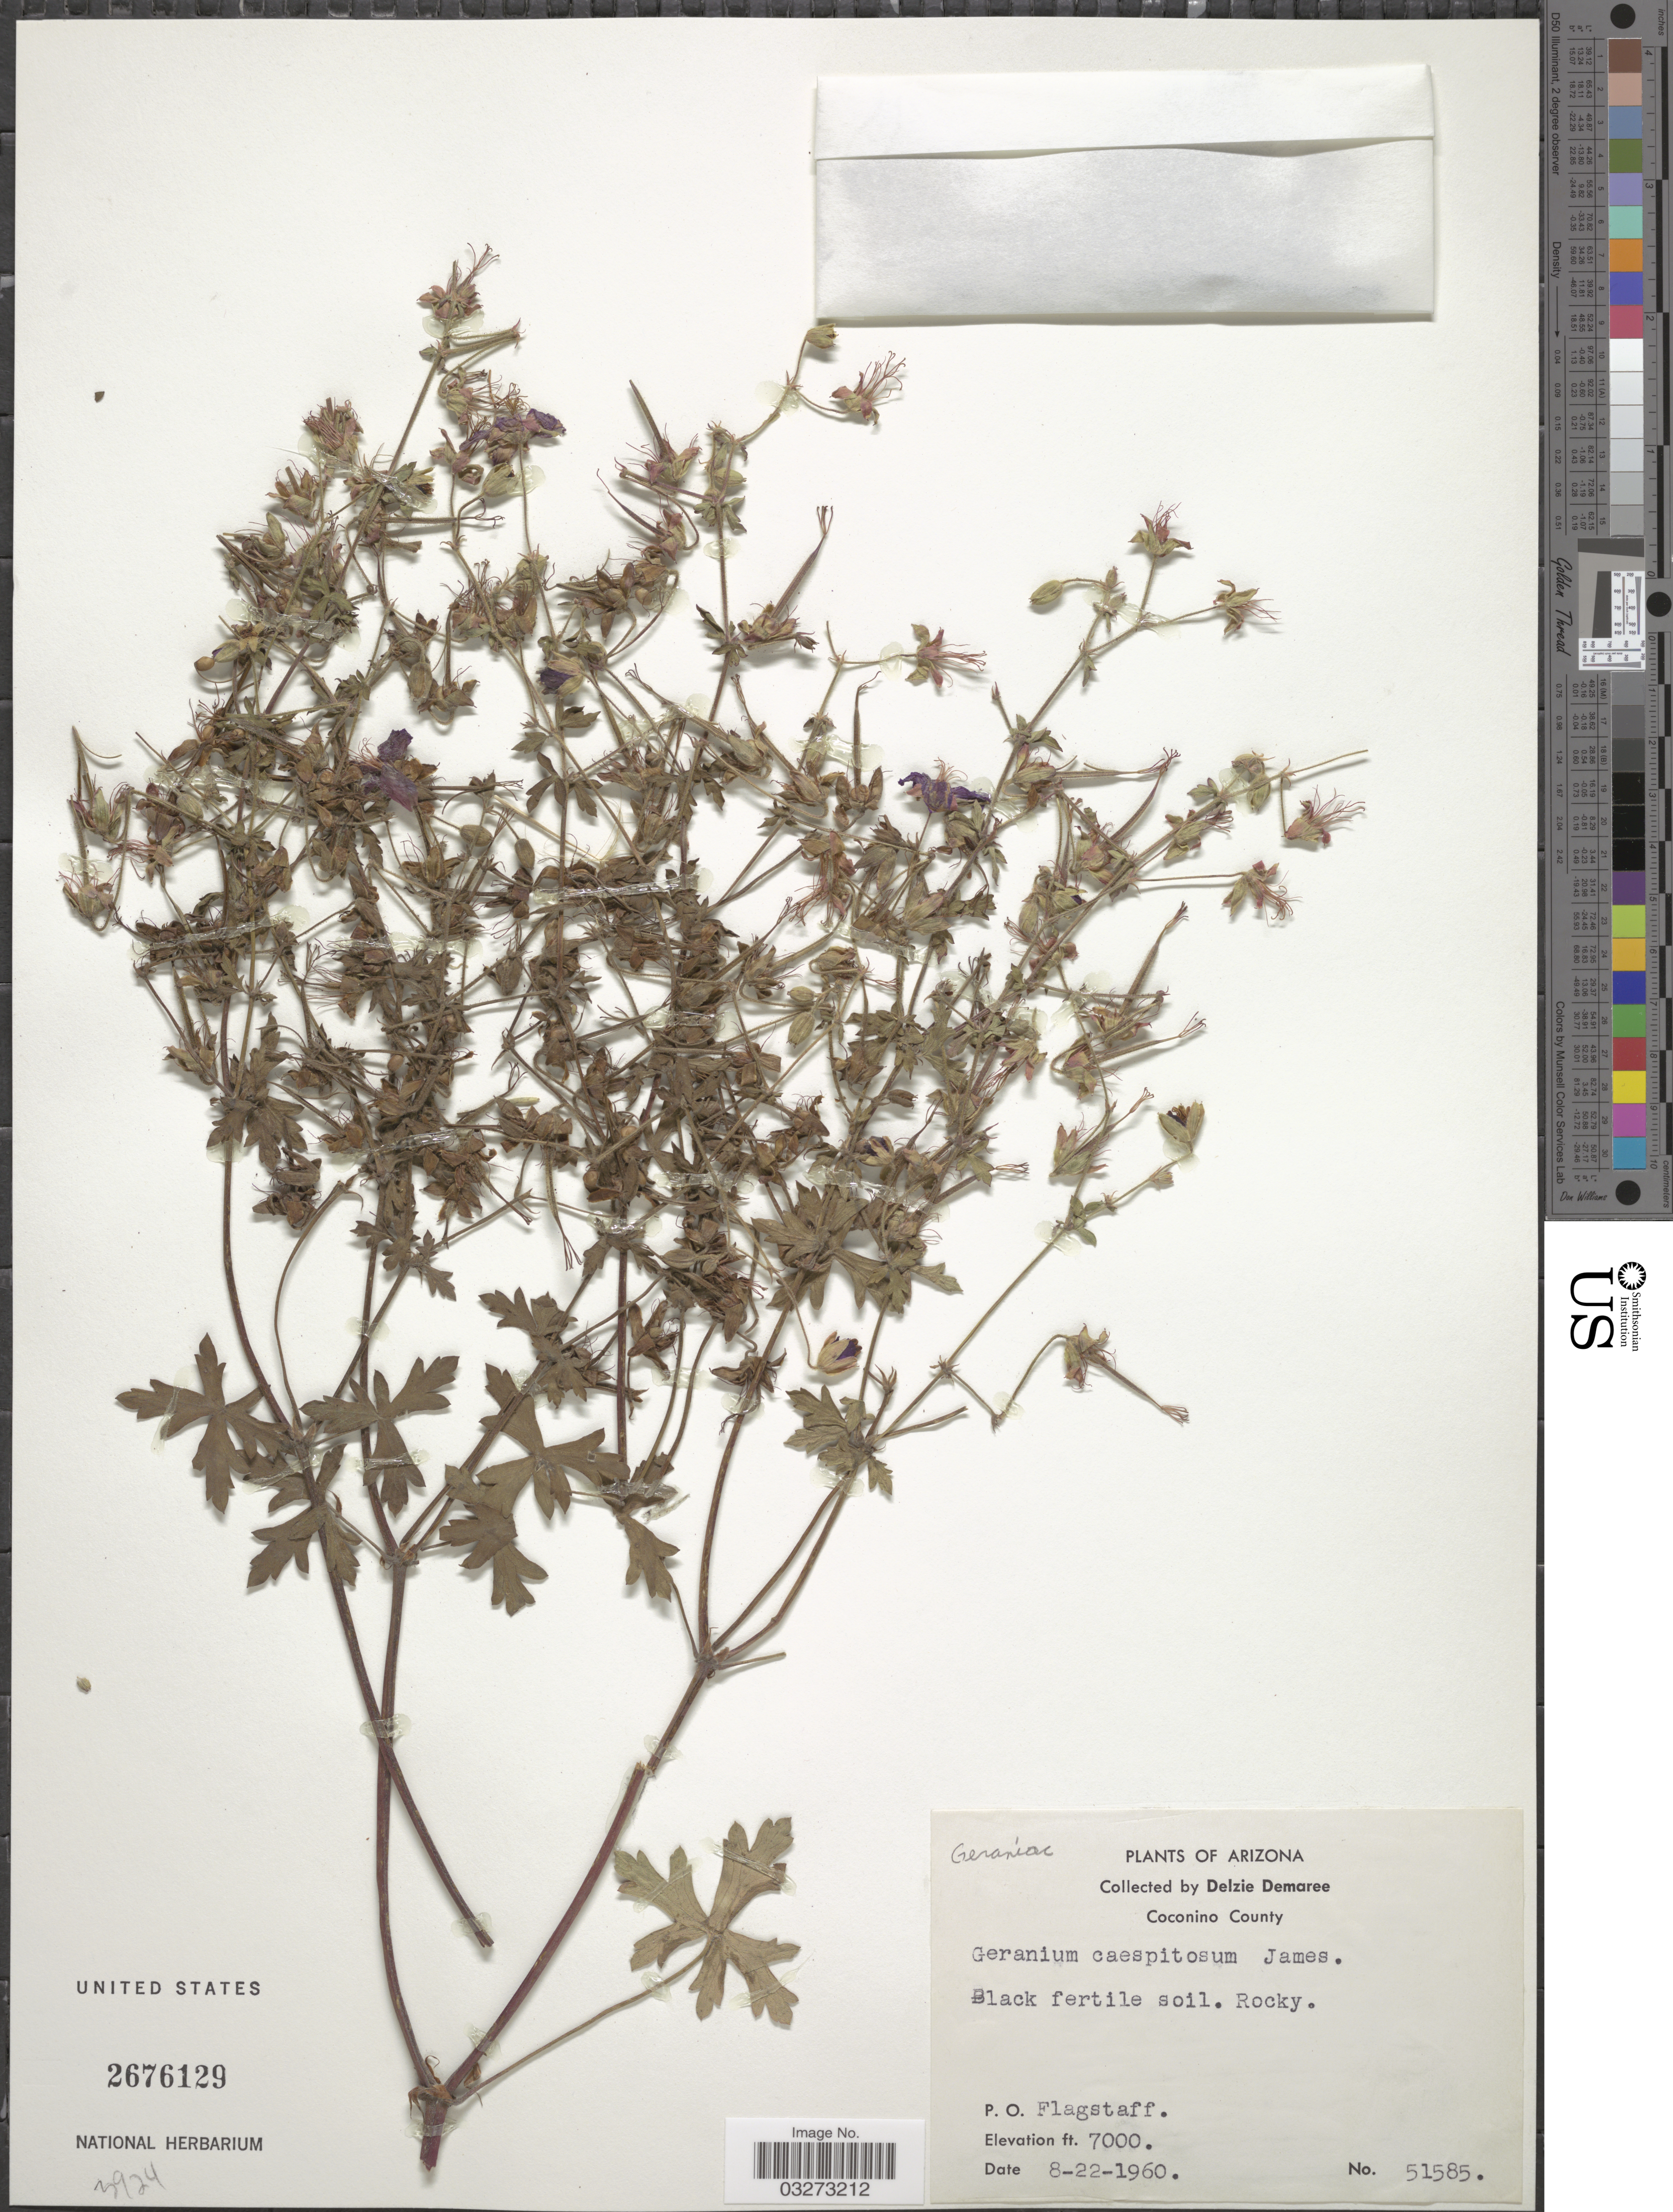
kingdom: Plantae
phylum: Tracheophyta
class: Magnoliopsida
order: Geraniales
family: Geraniaceae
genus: Geranium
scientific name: Geranium caespitosum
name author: E. James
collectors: D. Demaree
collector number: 51585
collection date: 1960-08-22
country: United States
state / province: Arizona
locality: Coconino County. P. O. Flagstaff.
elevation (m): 2134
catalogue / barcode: US 2676129